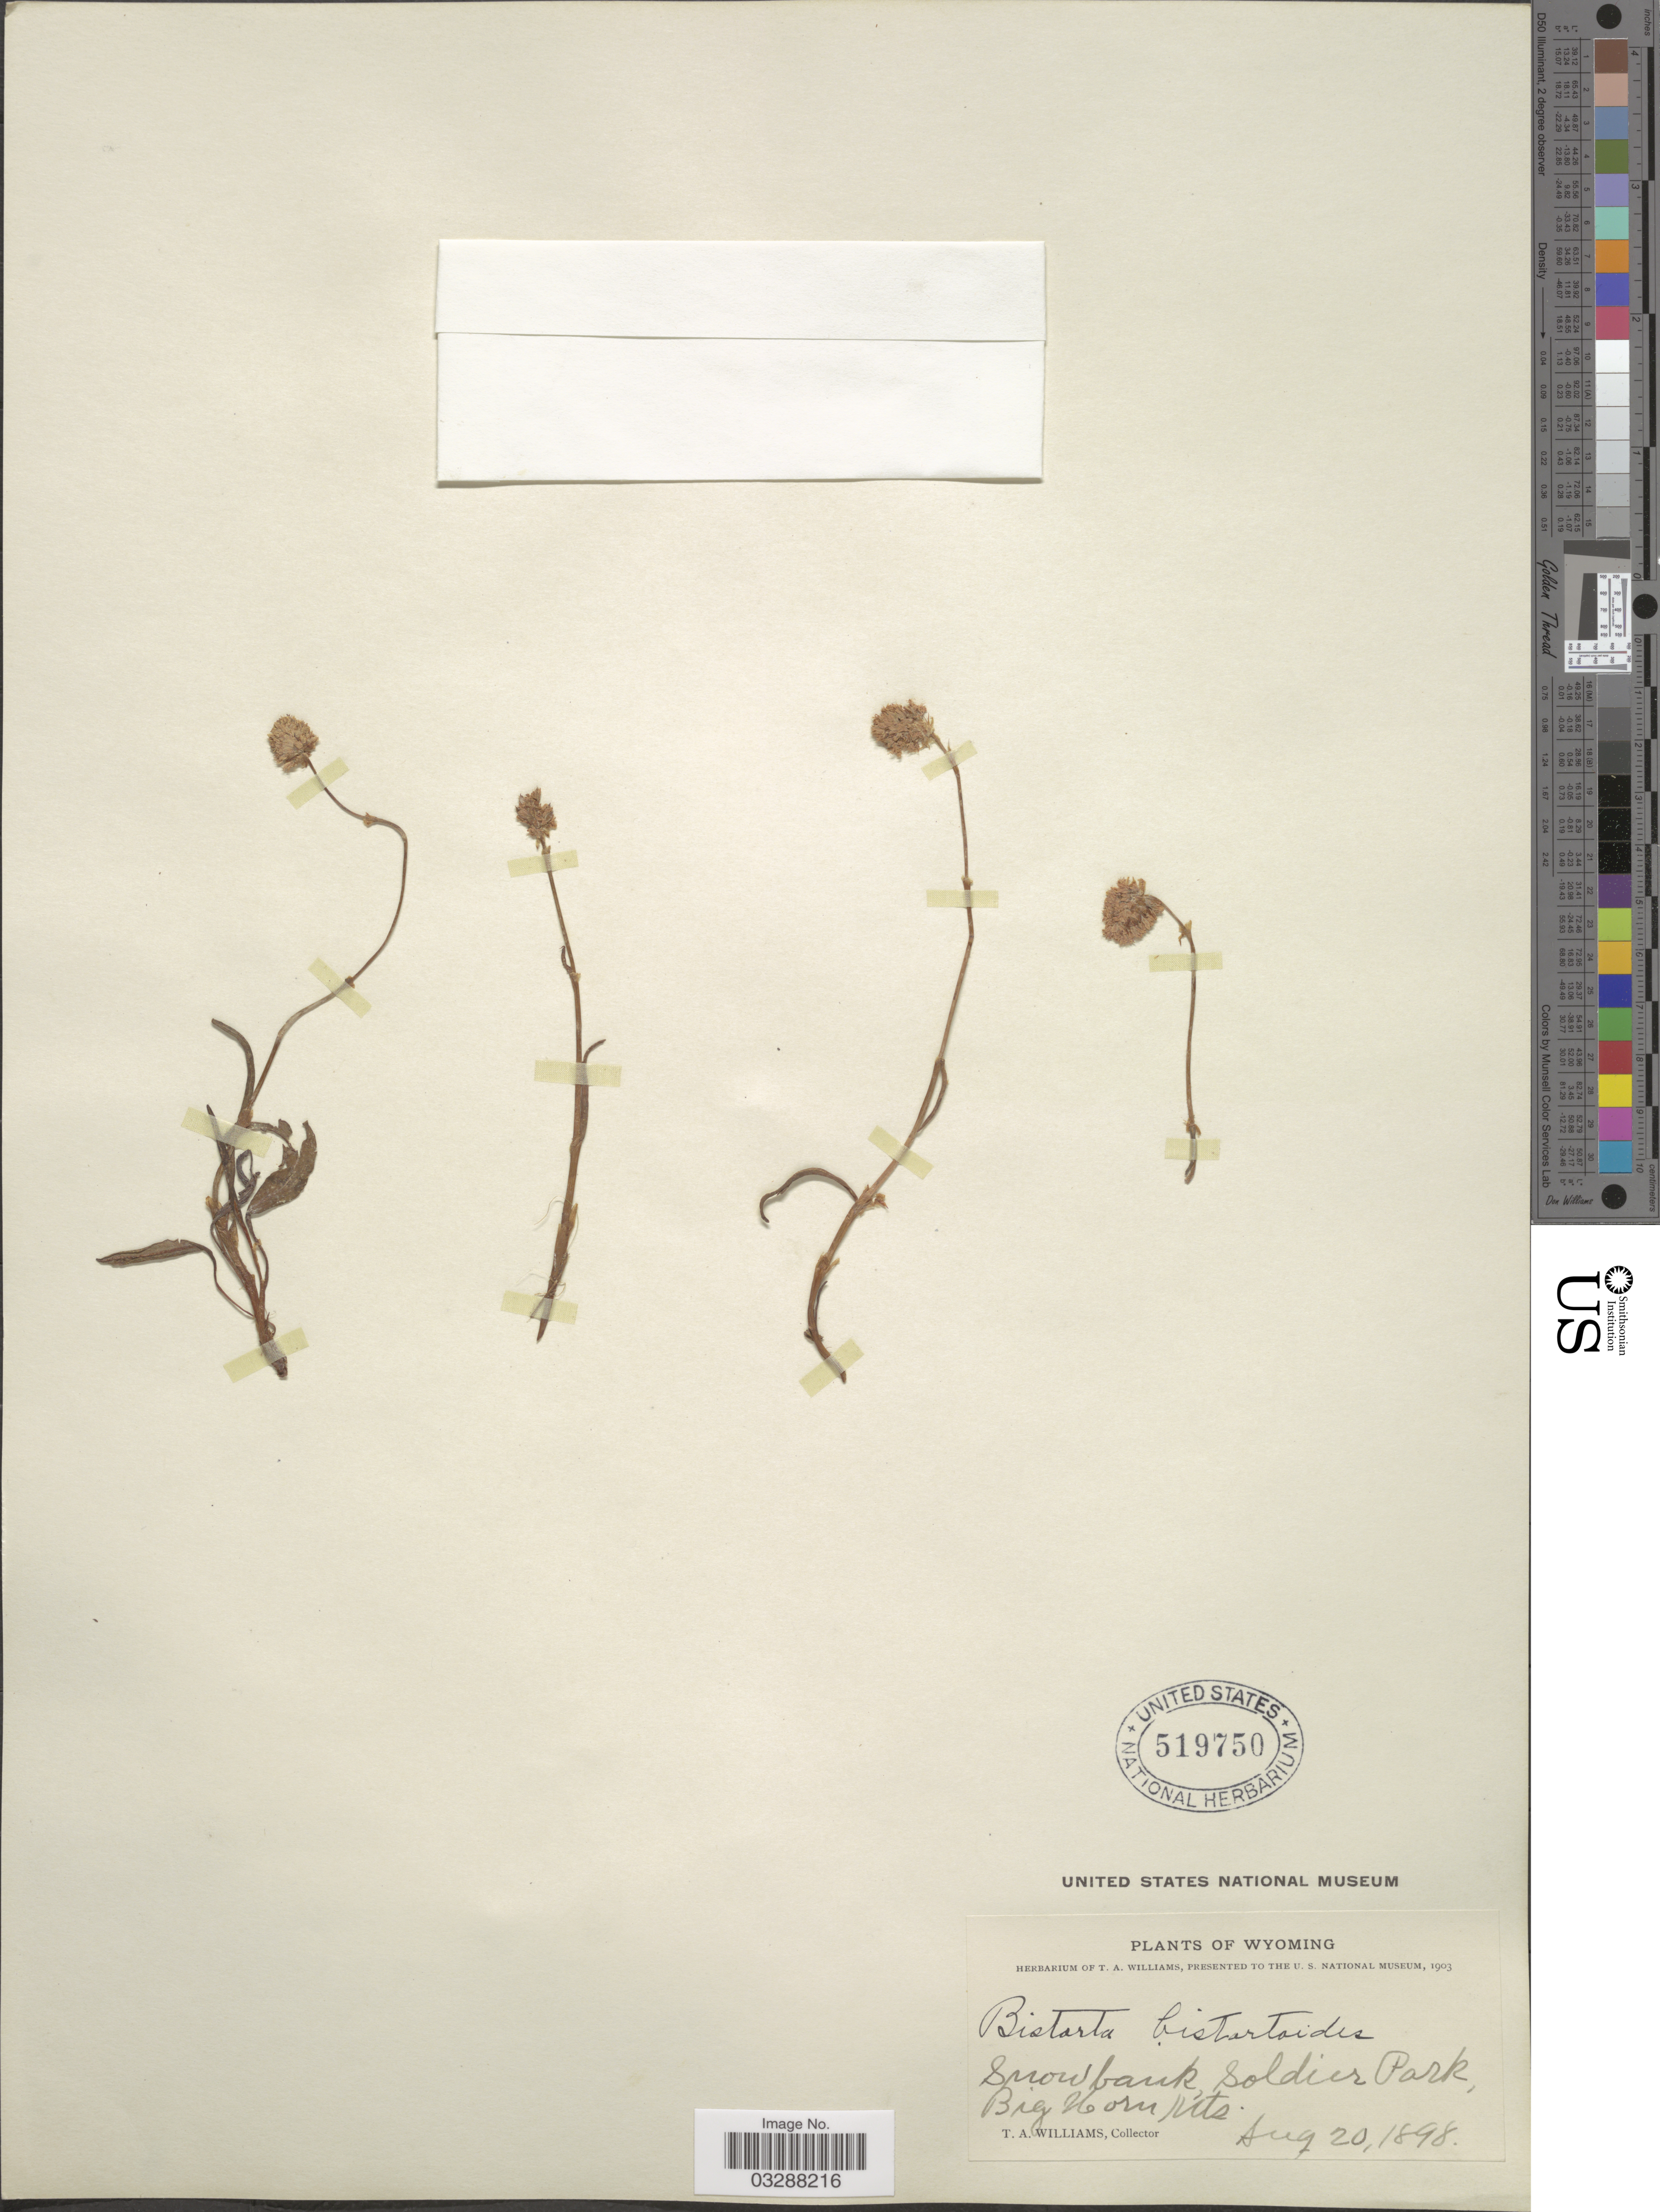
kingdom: Plantae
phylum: Tracheophyta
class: Magnoliopsida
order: Caryophyllales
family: Polygonaceae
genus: Bistorta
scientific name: Bistorta bistortoides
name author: (Pursh) Small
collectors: T. Williams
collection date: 1898-08-20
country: United States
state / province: Wyoming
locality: Snow bank, Soldier Park, Big Horn Mts.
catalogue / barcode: US 519750